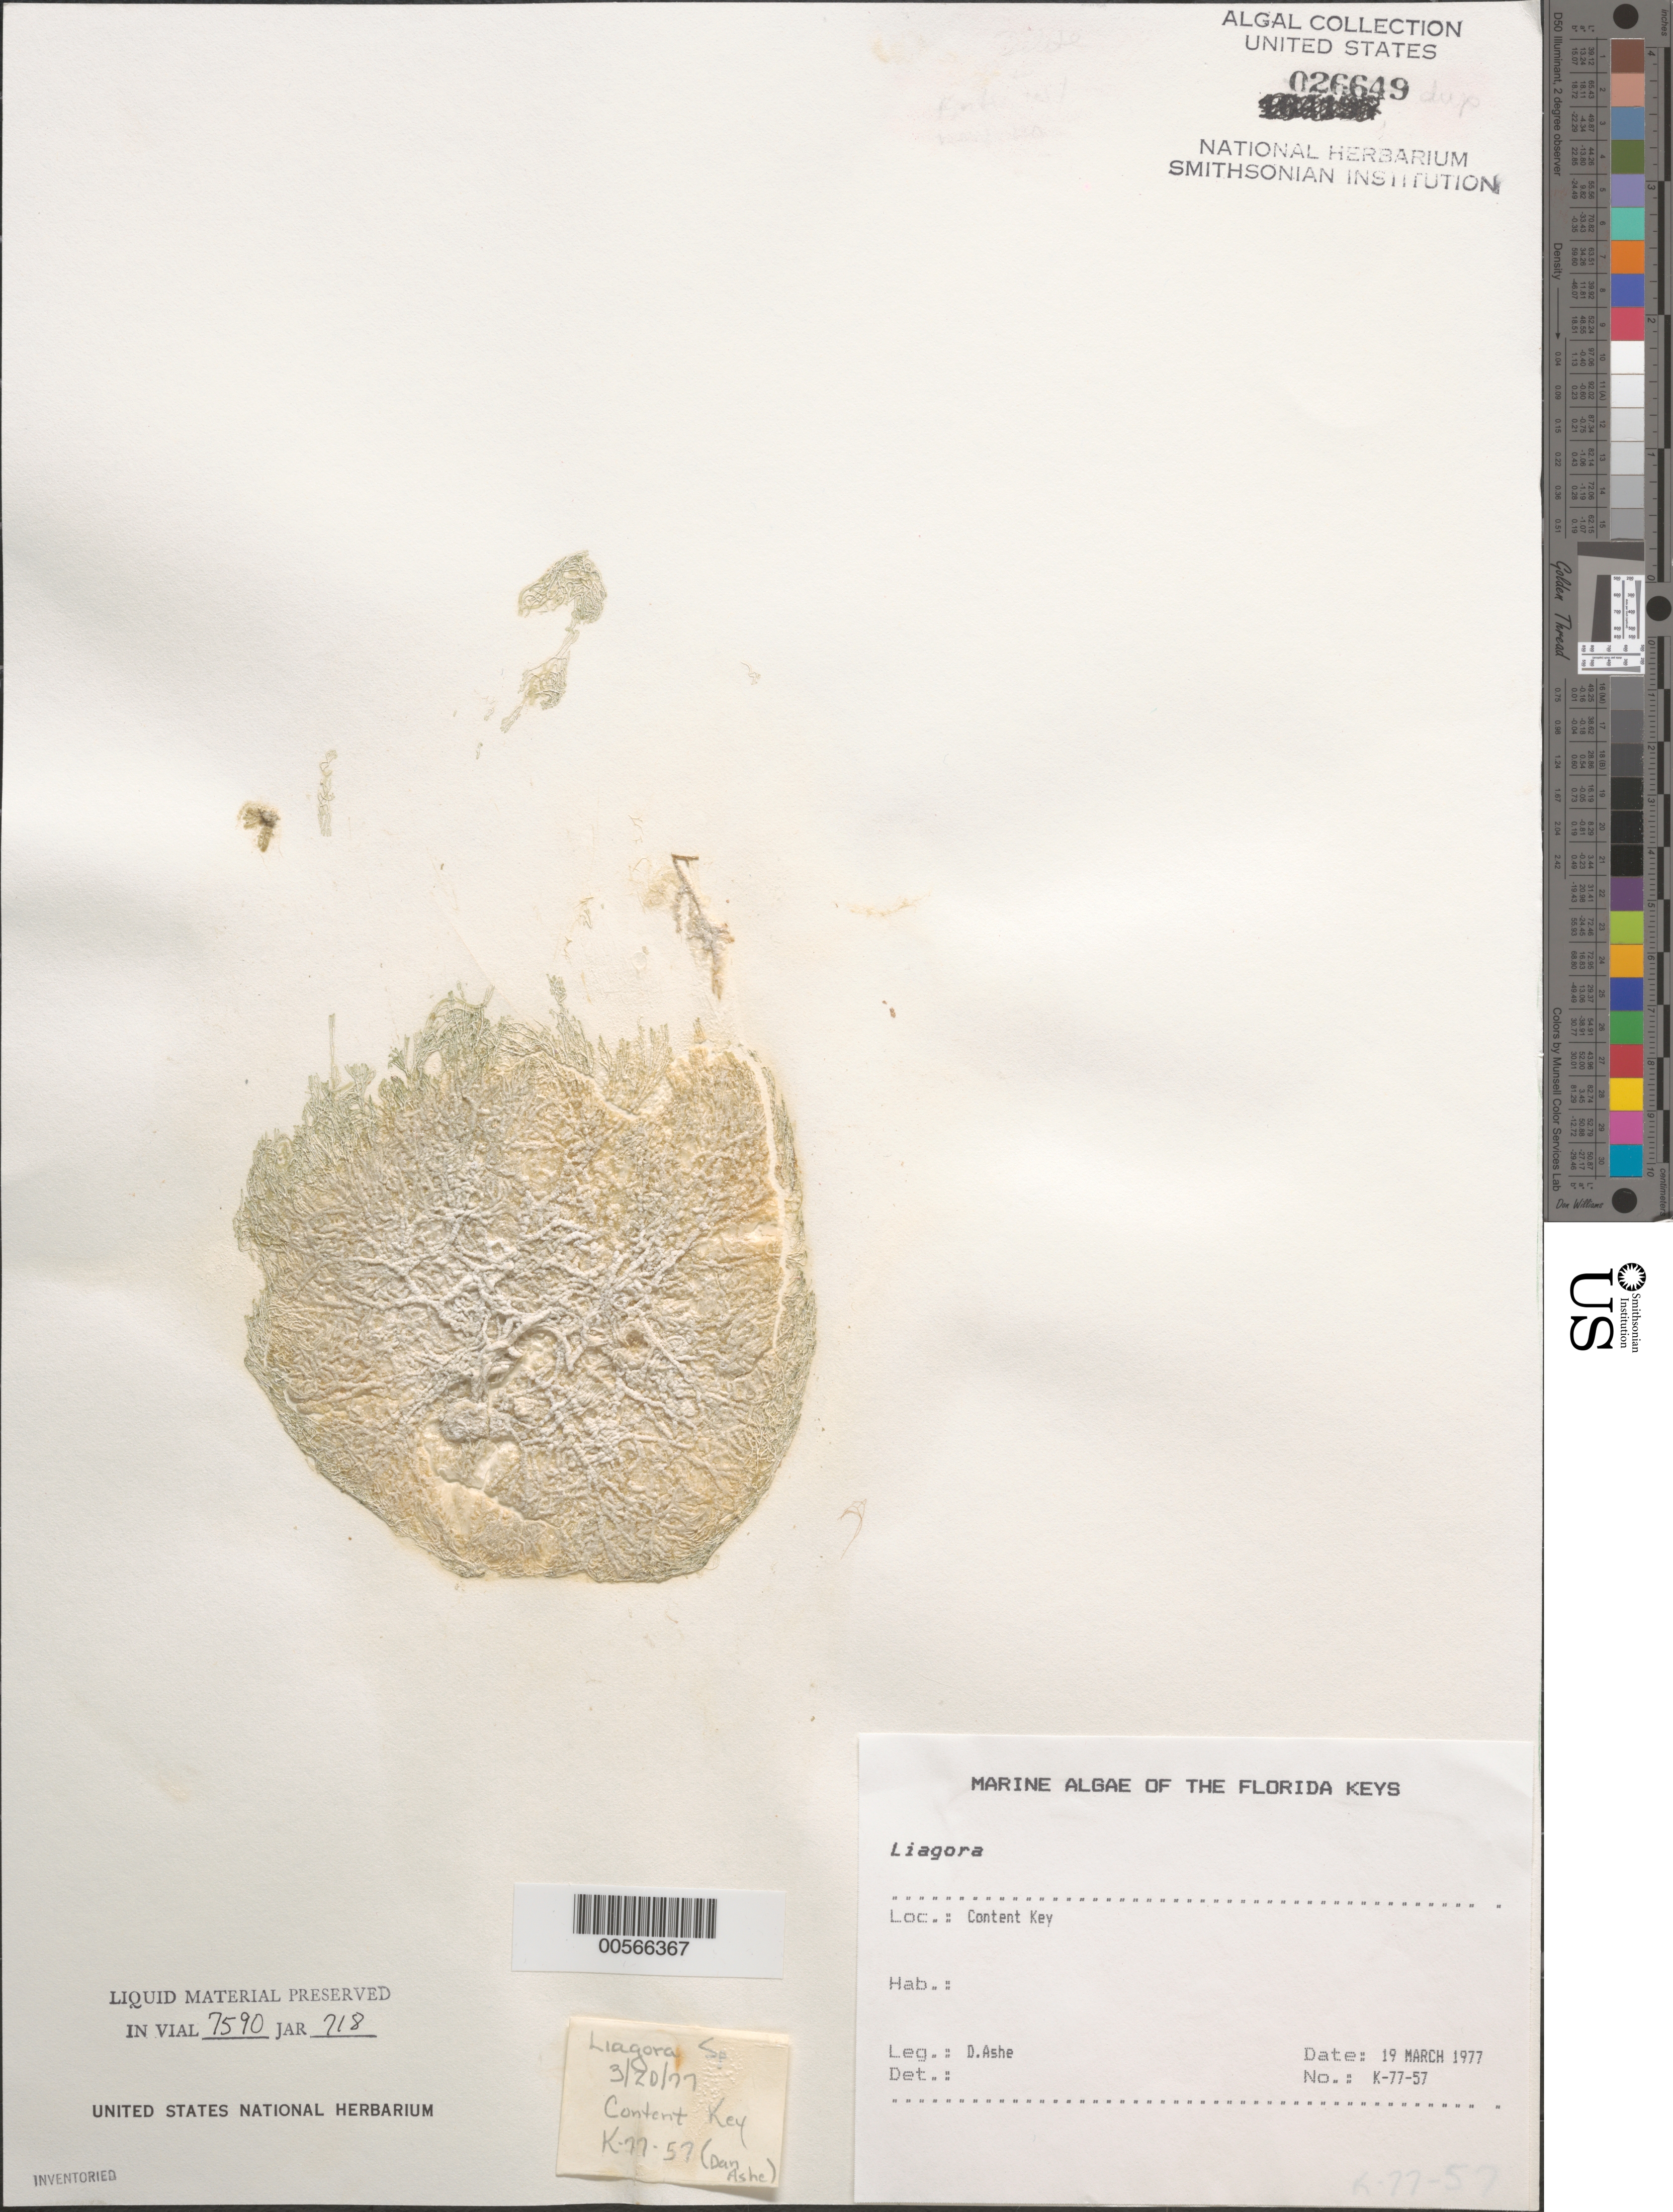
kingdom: Plantae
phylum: Rhodophyta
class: Florideophyceae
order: Nemaliales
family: Liagoraceae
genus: Liagora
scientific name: Liagora sp.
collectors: D. Ashe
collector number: K-77-57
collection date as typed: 19 Mar 1977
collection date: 1977-03-19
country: United States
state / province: Florida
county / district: Monroe County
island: Content Keys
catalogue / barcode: US 26649